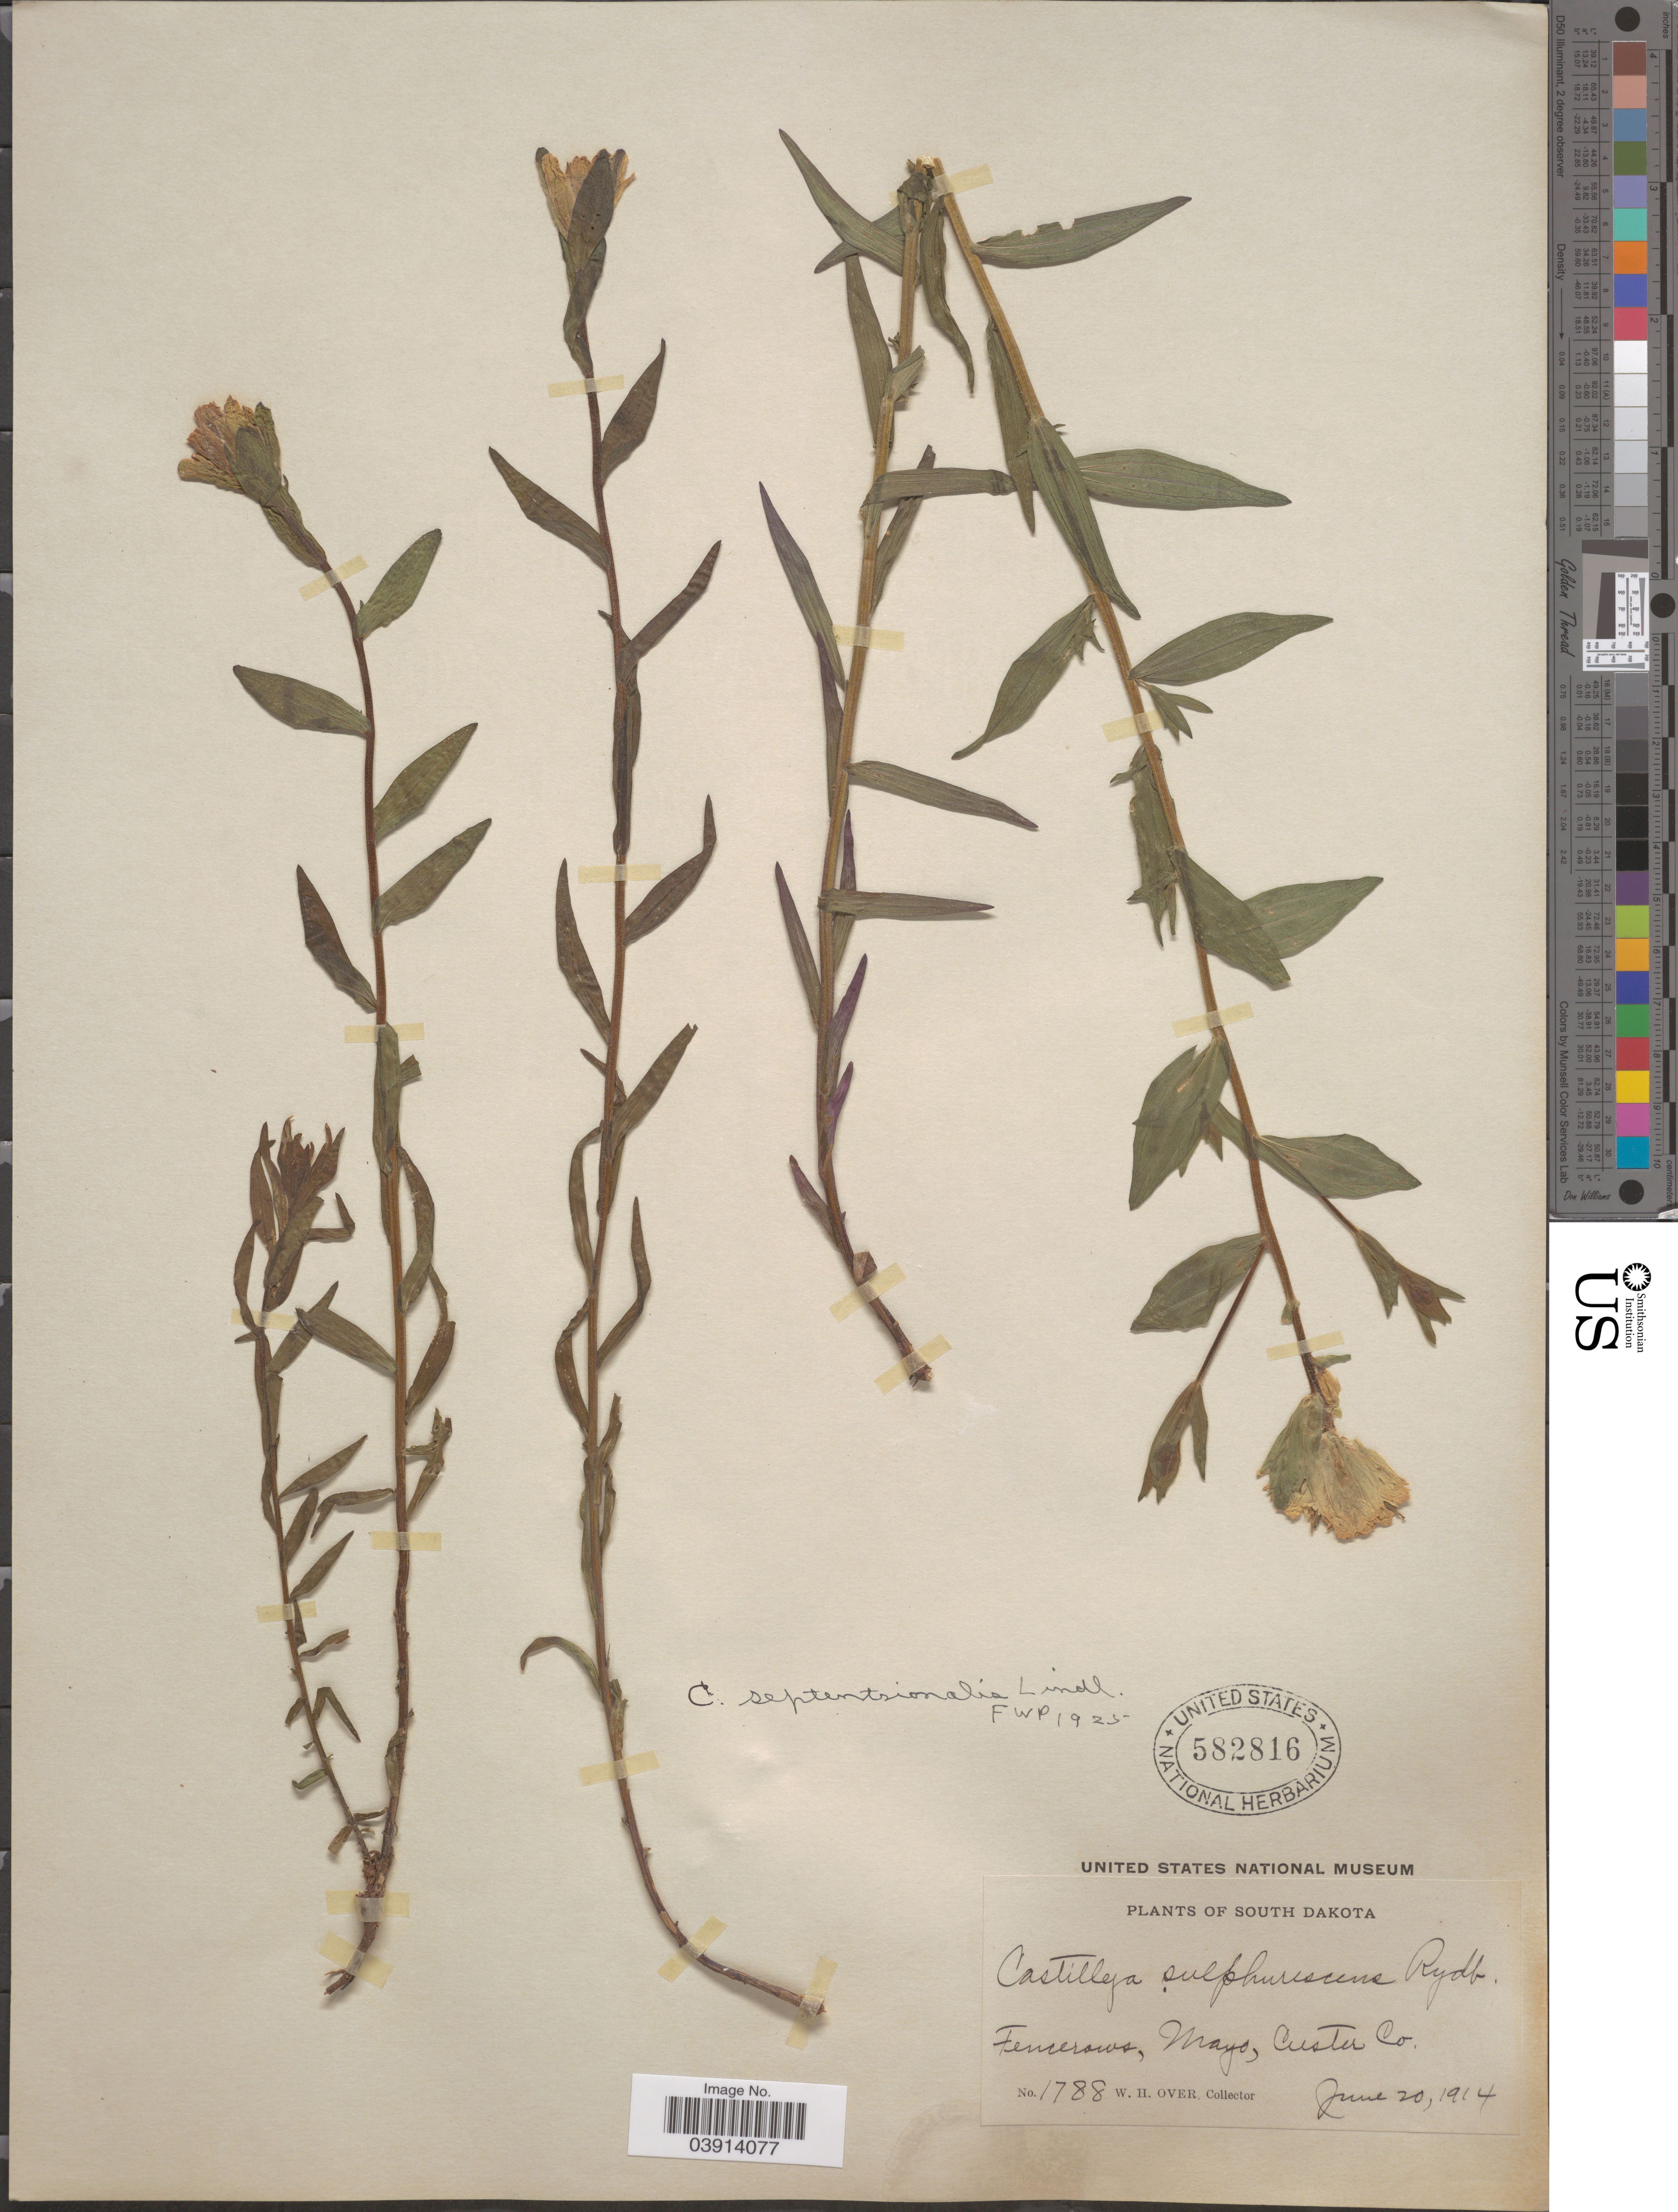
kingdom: Plantae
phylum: Tracheophyta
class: Magnoliopsida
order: Lamiales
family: Orobanchaceae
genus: Castilleja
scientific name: Castilleja septentrionalis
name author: Lindl.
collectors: W. Over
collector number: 1788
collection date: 1914-06-20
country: United States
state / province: South Dakota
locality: Fencerows, Mayo, Custer Co.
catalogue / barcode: US 582816